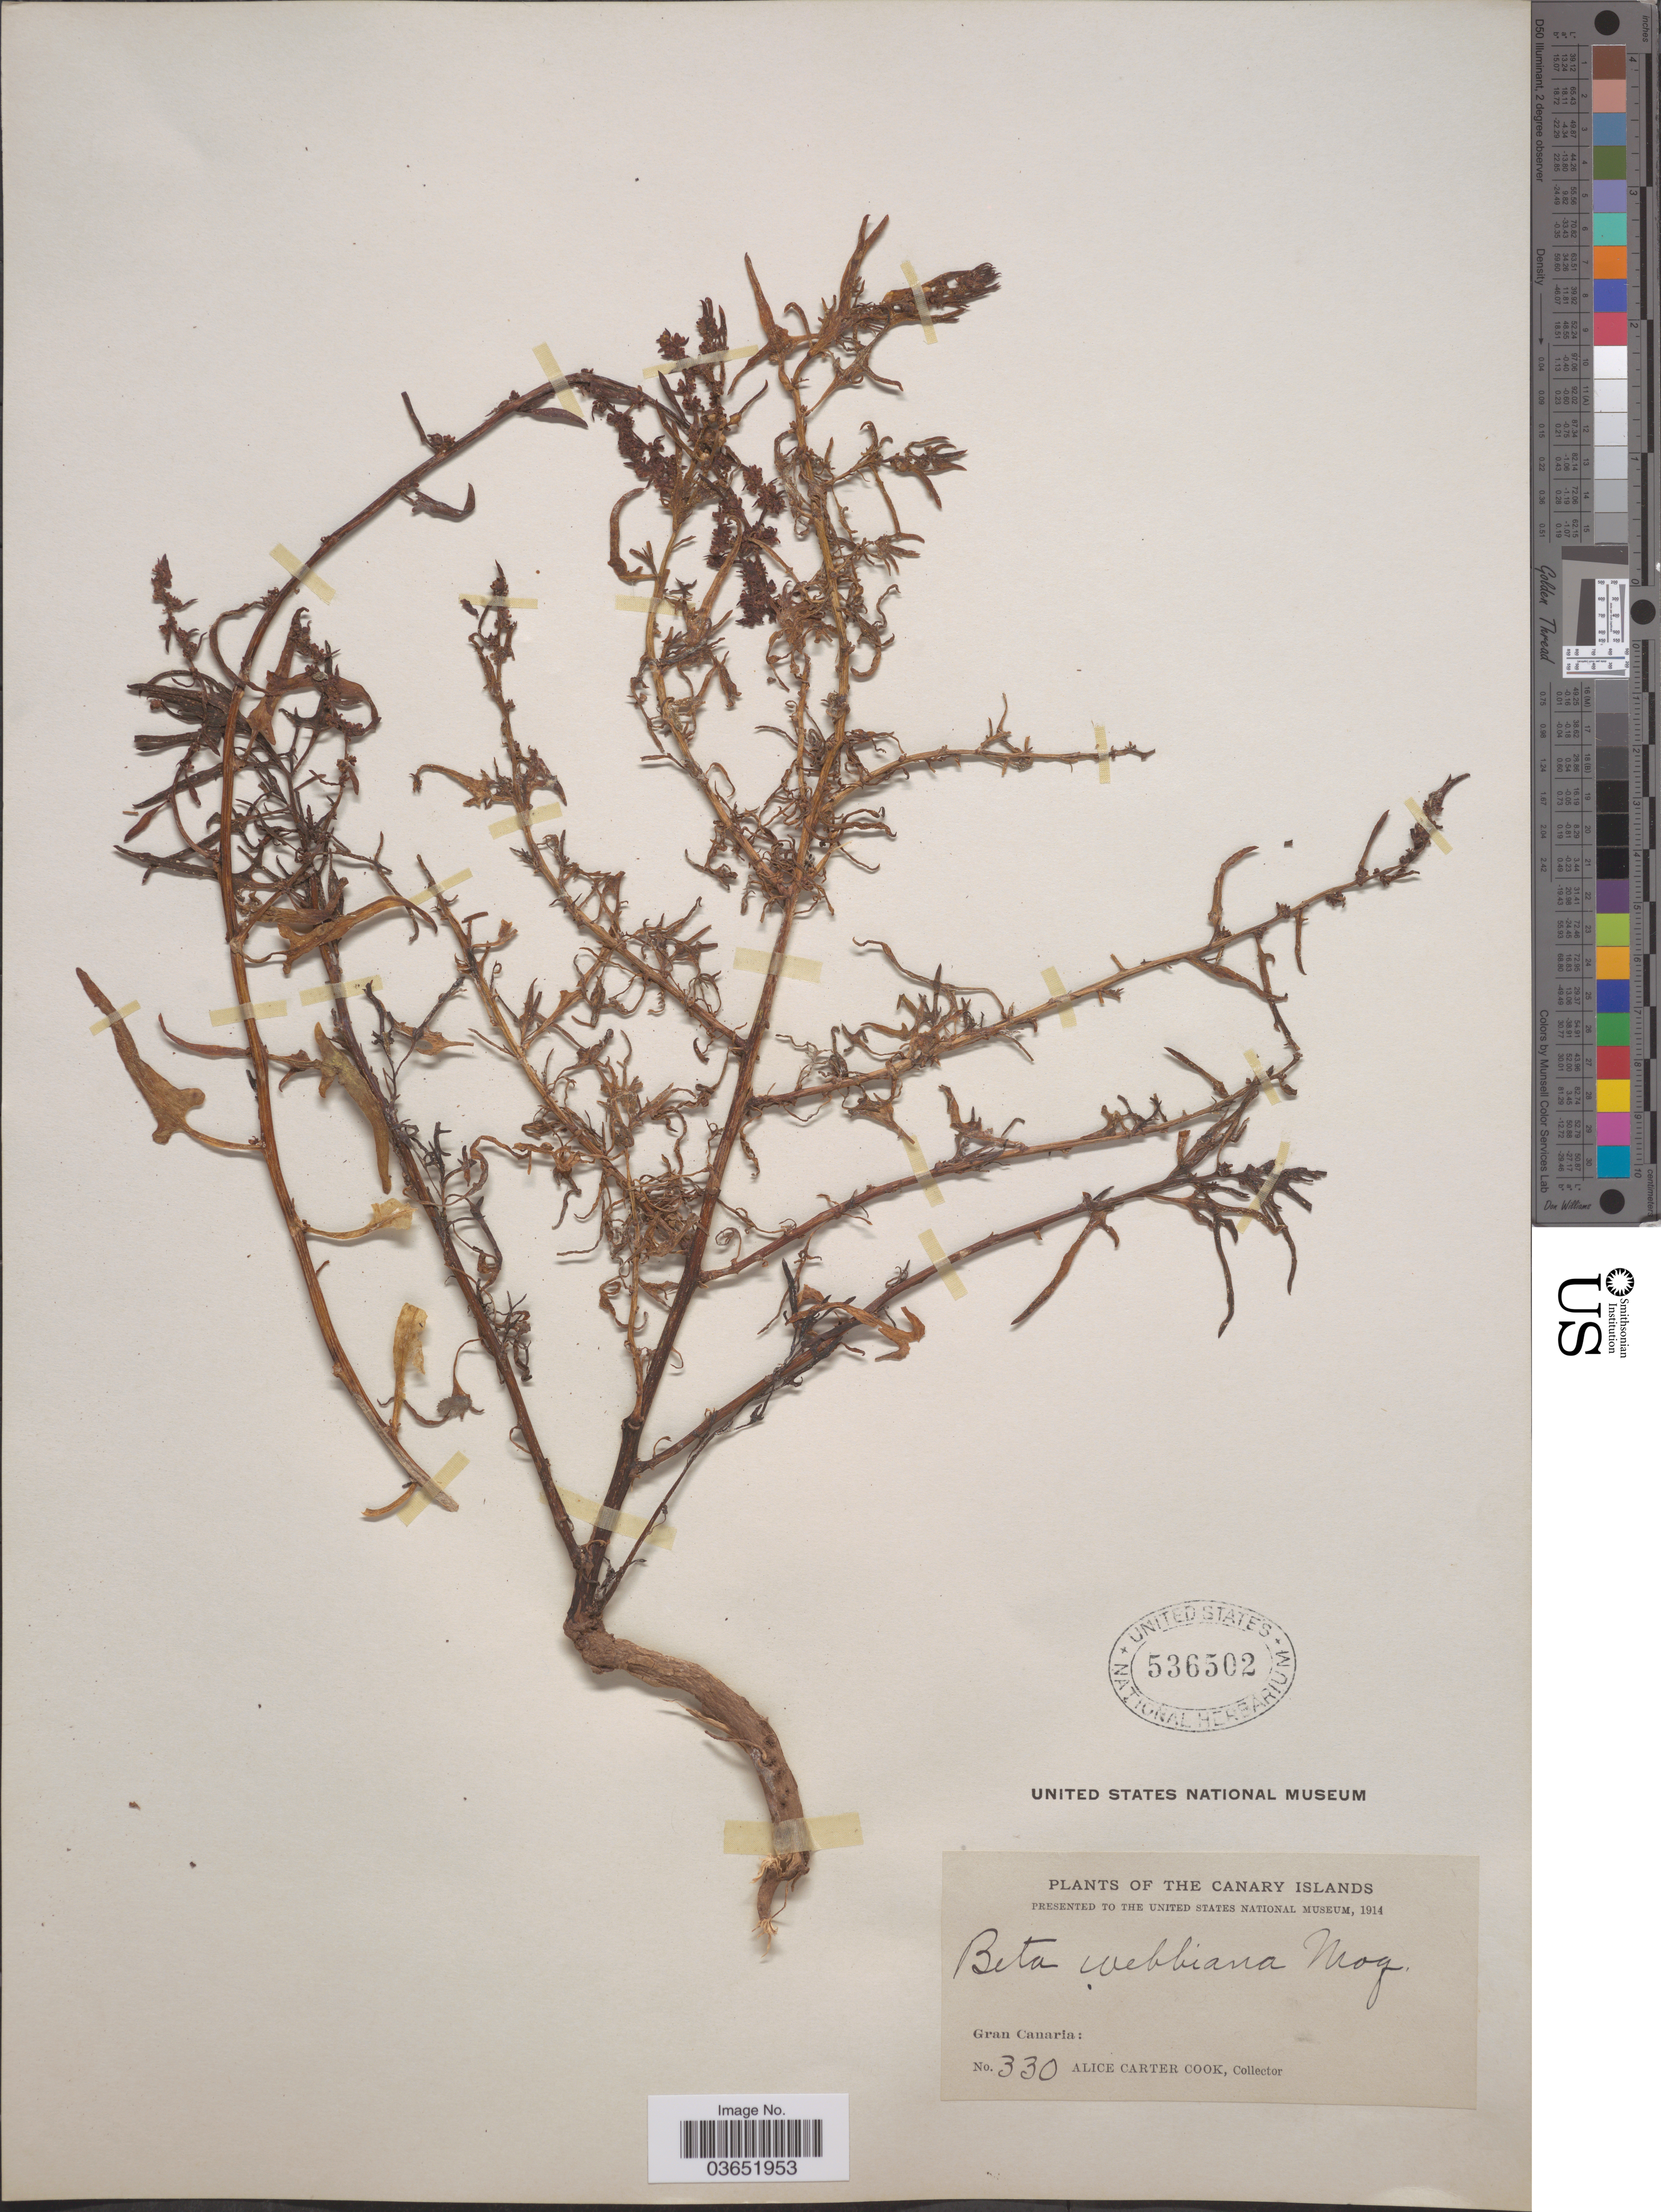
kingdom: Plantae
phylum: Tracheophyta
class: Magnoliopsida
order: Caryophyllales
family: Amaranthaceae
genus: Patellifolia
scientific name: Patellifolia procumbens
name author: (C. Sm. ex Hornem.) A.J. Scott et al.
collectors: Alice C. Cook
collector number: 330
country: Spain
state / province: Canarias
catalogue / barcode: US 536502